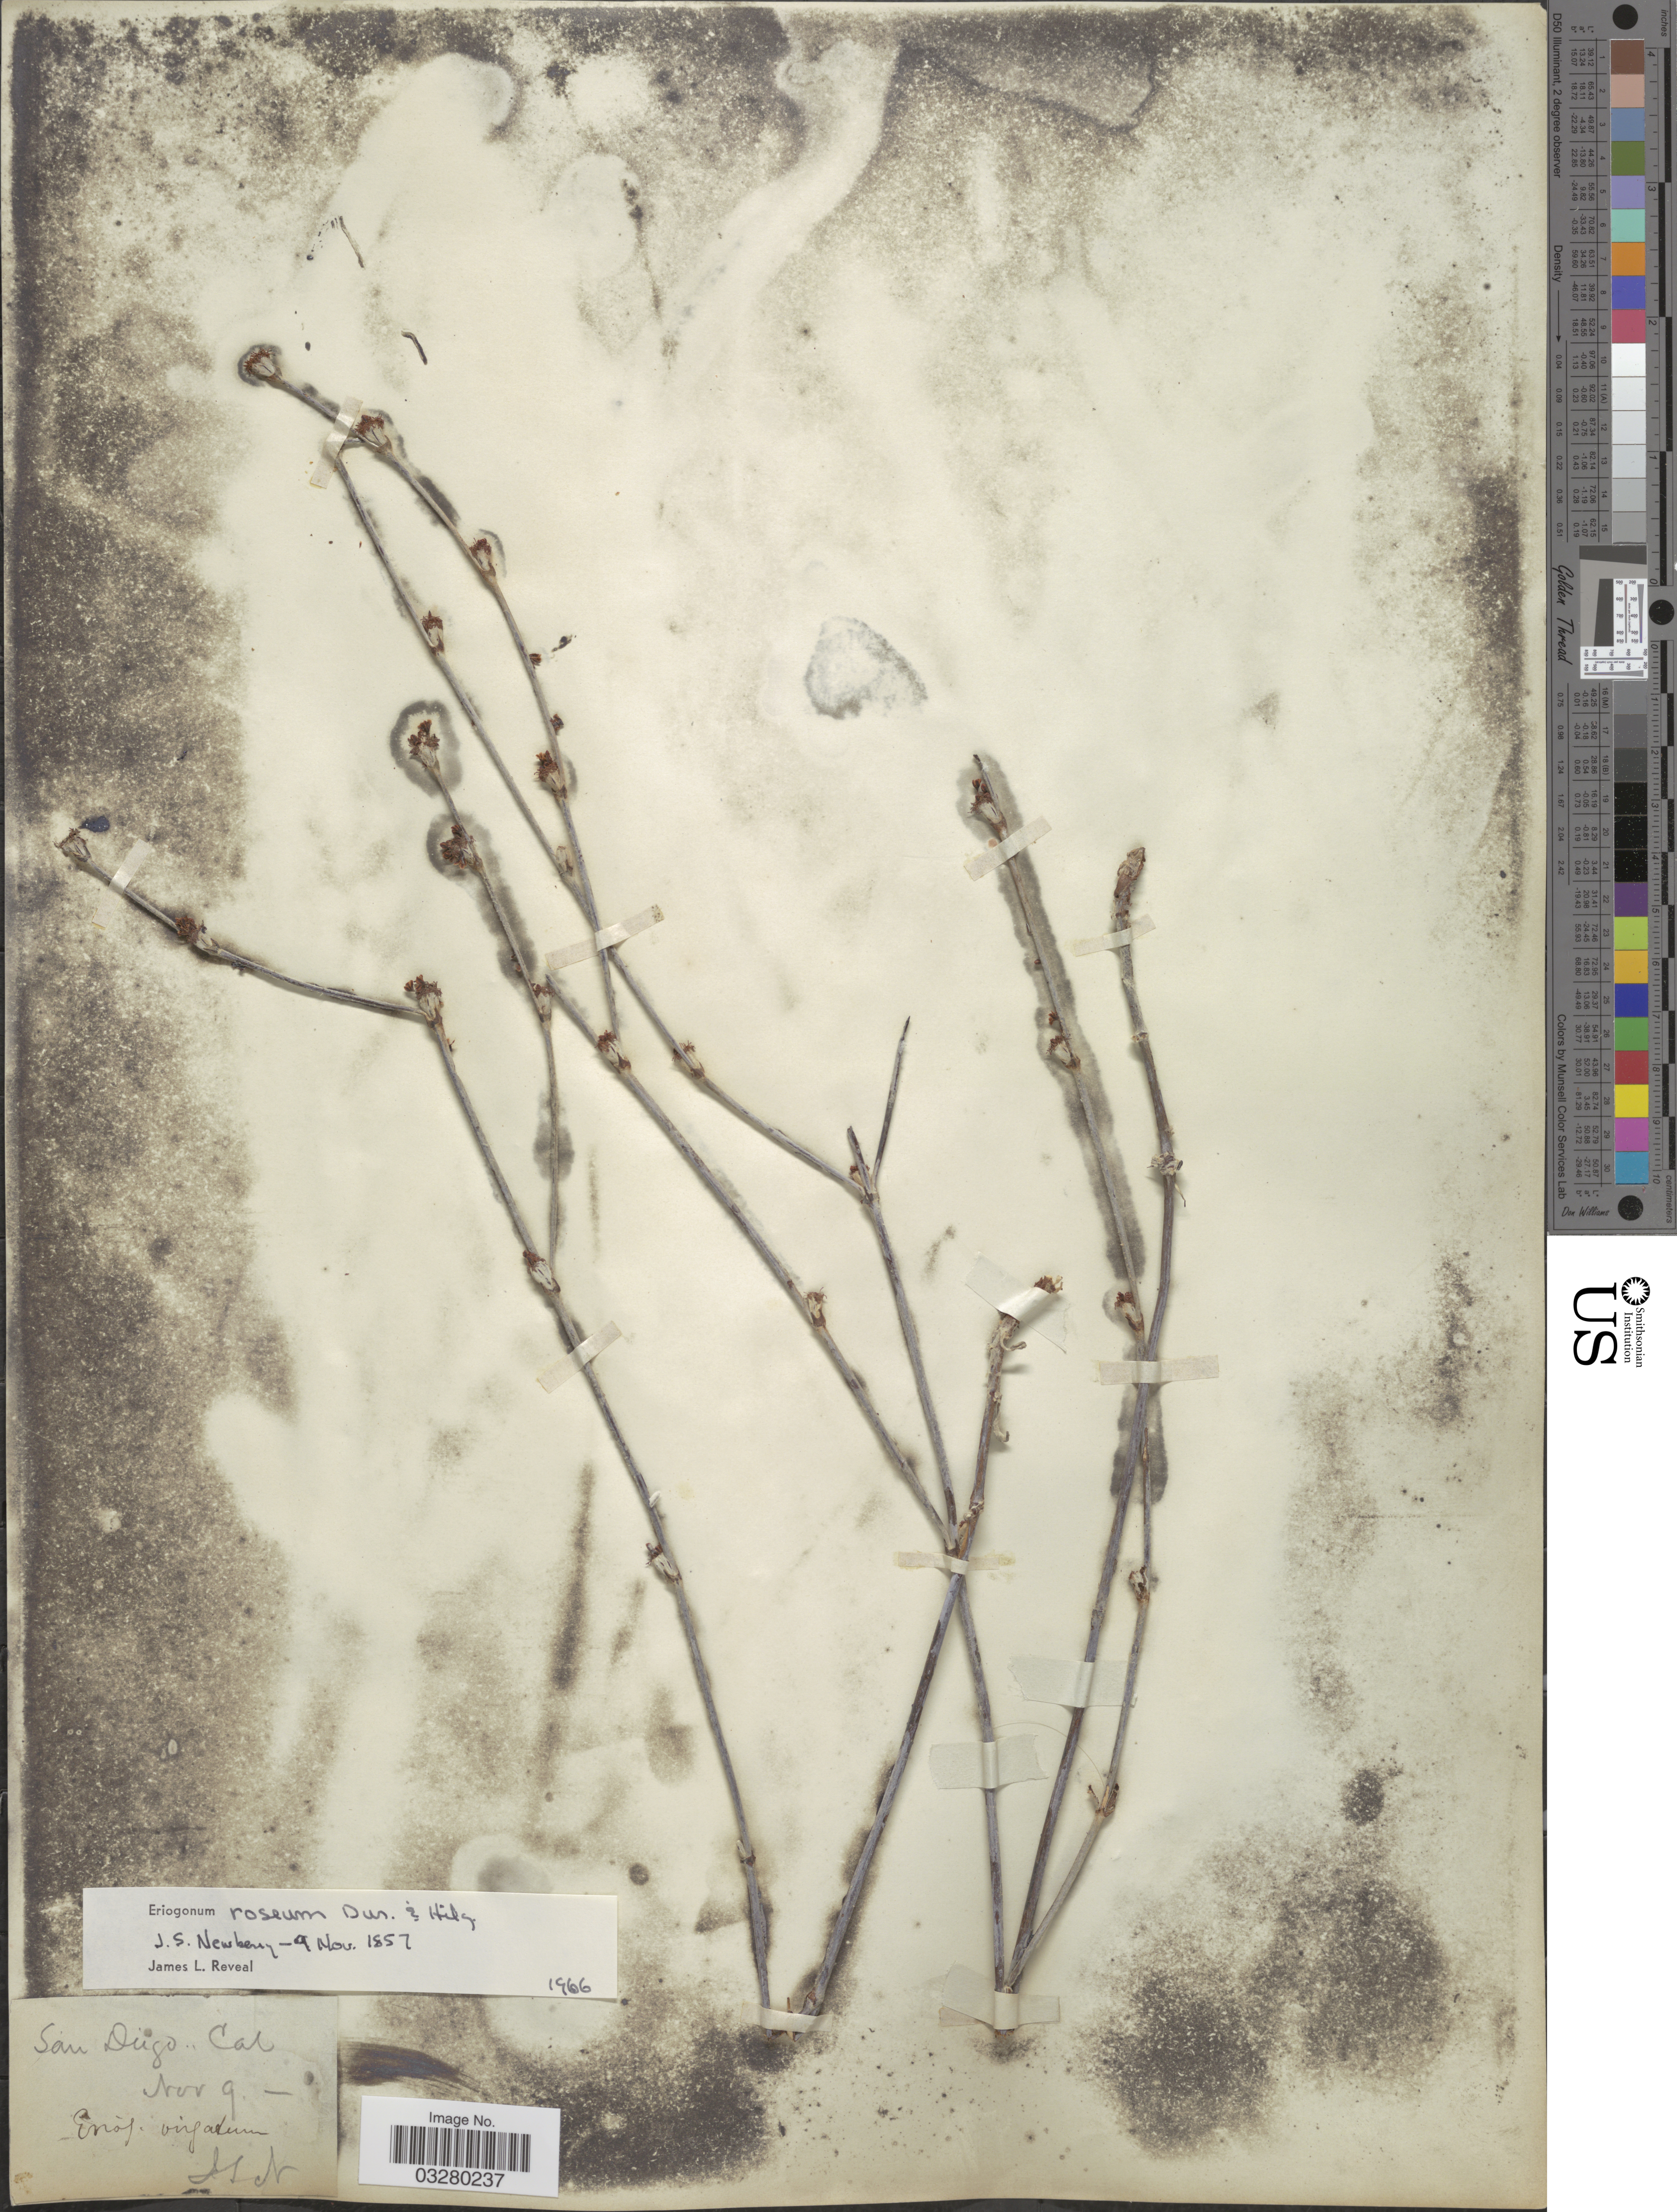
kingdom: Plantae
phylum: Tracheophyta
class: Magnoliopsida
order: Caryophyllales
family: Polygonaceae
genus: Eriogonum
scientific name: Eriogonum roseum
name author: Durand & Hilg.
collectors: J. S. Newberry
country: United States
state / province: California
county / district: San Diego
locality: San Diego.